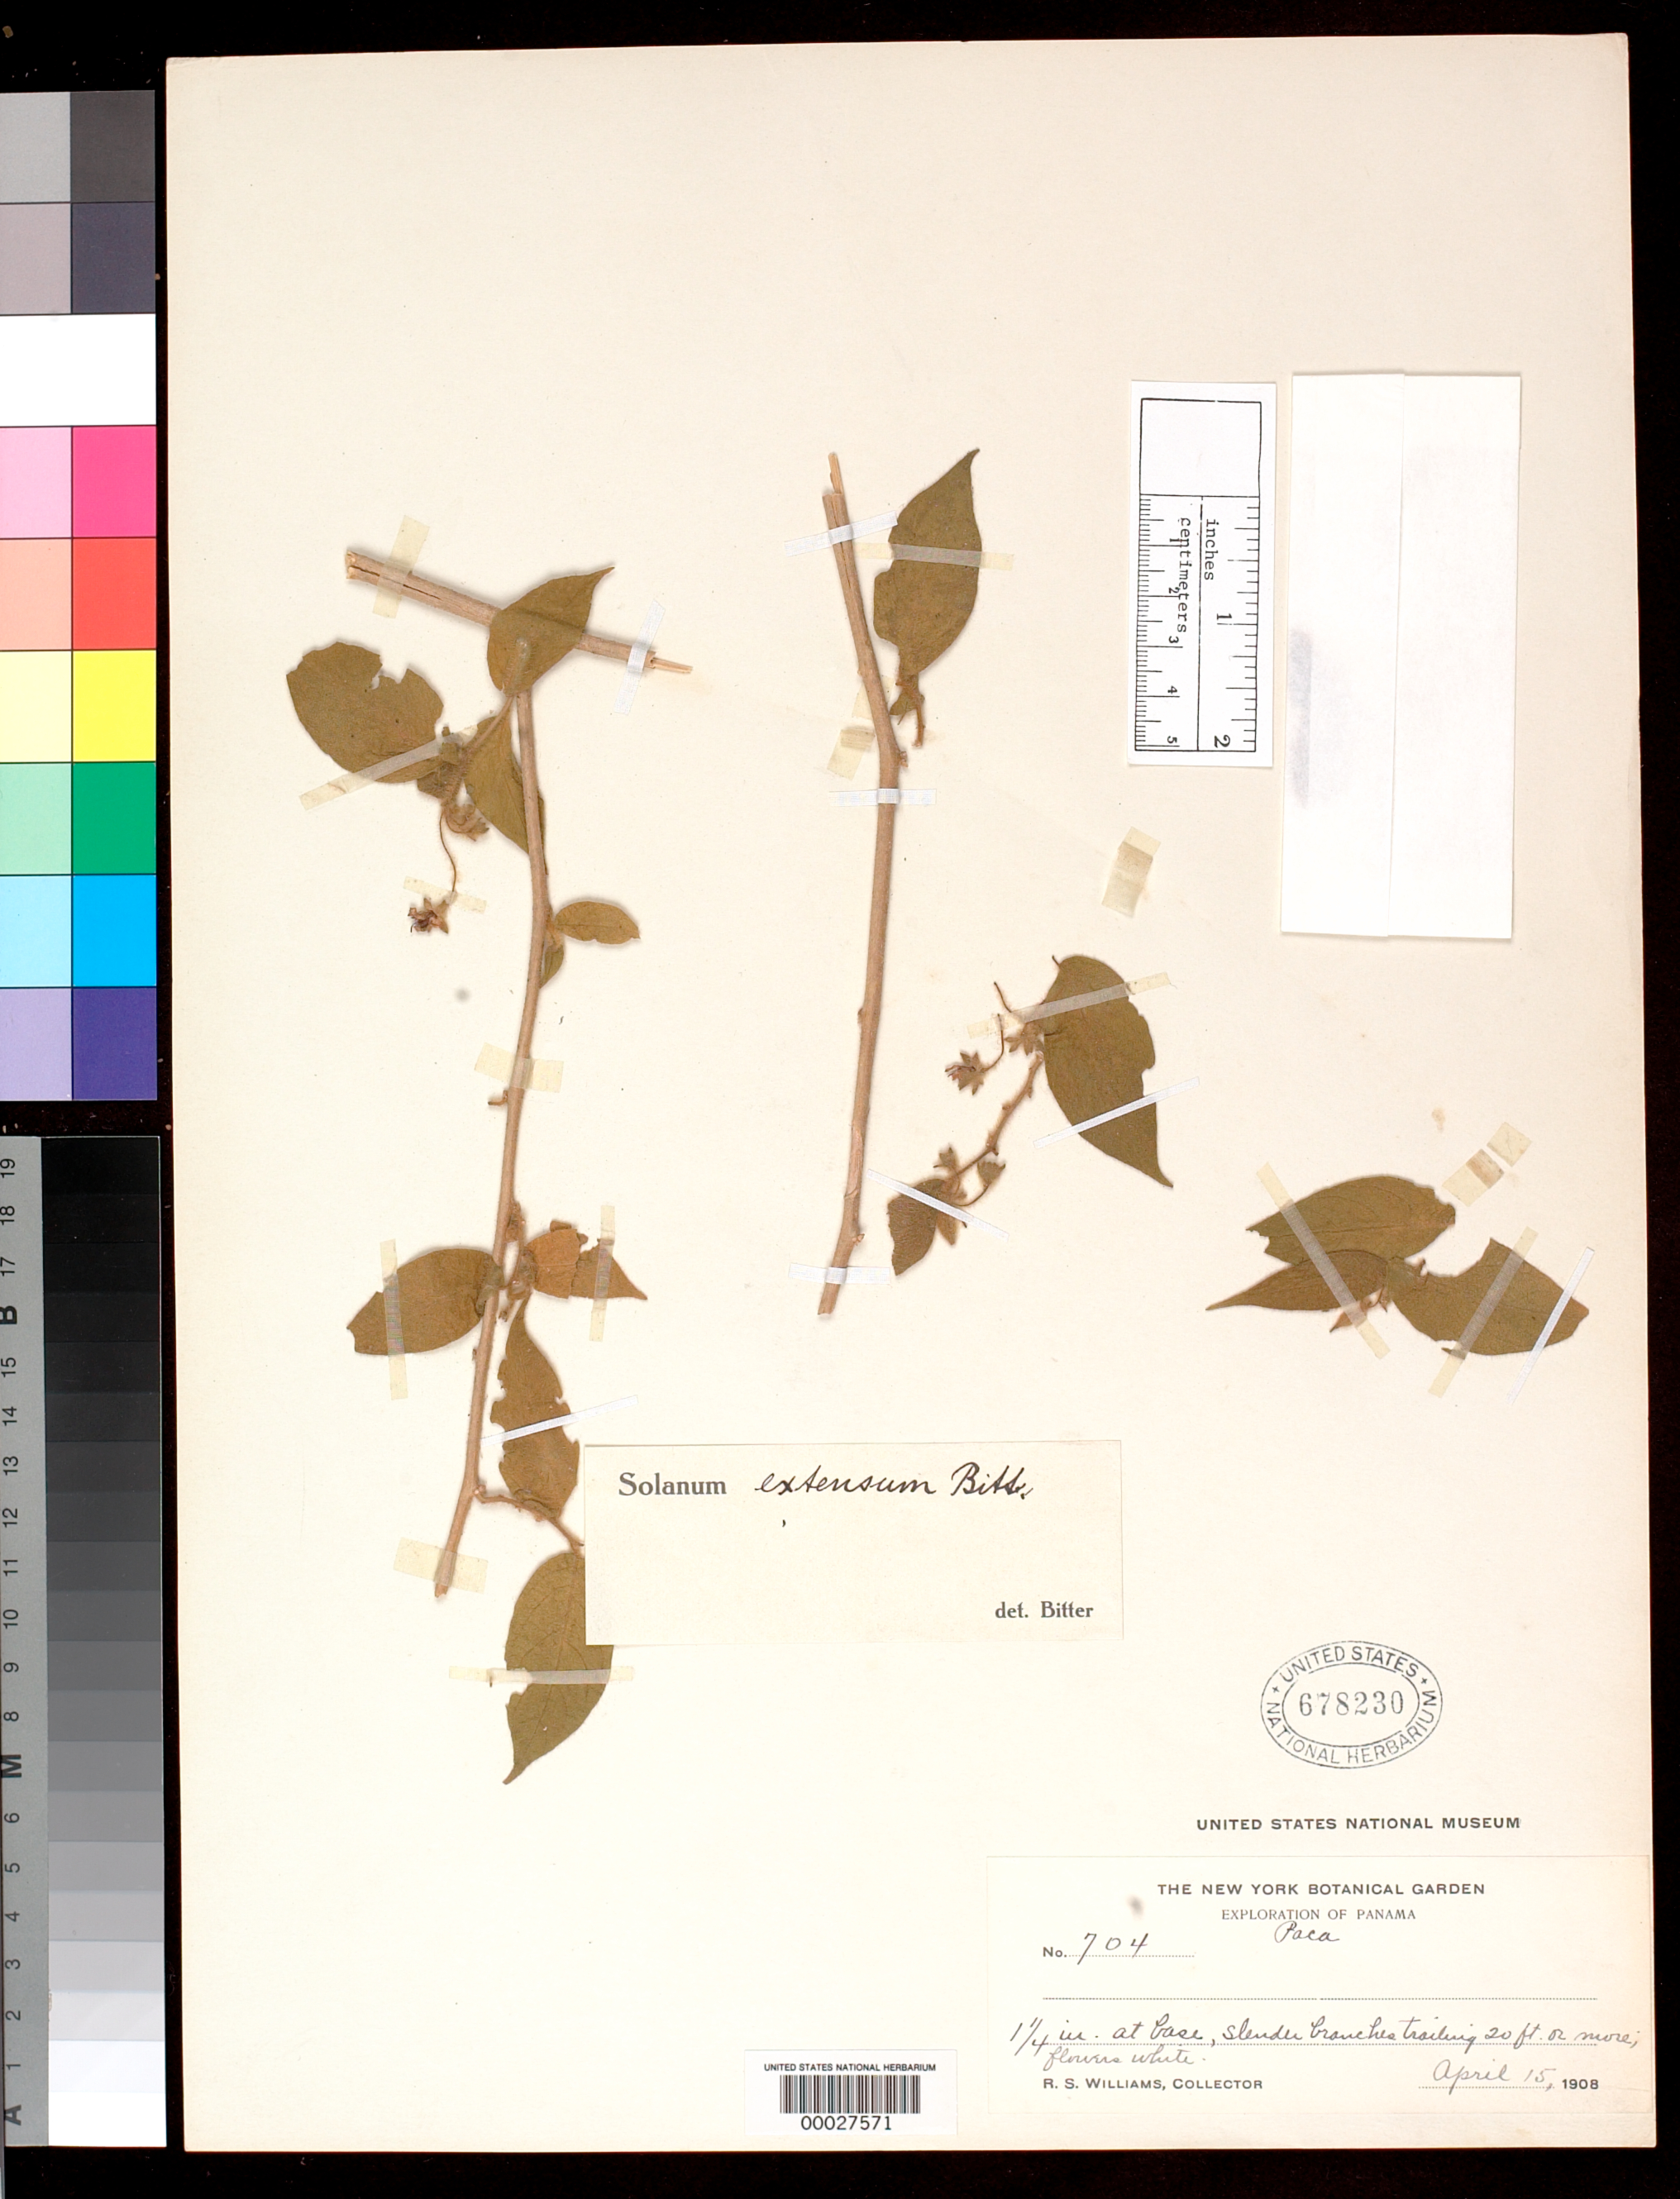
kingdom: Plantae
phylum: Tracheophyta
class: Magnoliopsida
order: Solanales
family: Solanaceae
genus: Solanum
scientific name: Solanum extensum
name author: Bitter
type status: Syntype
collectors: R. S. Williams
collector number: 704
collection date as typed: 15 Apr 1908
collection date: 1908-04-15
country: Panama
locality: Paca.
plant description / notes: Cited by USNH sheet number in protologue (and previously recorded here as holotype) but several other collections cited with no clear indication of type. Annotated as lectotype by L. Bohs (2009) but publication not seen.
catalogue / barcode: US 678230